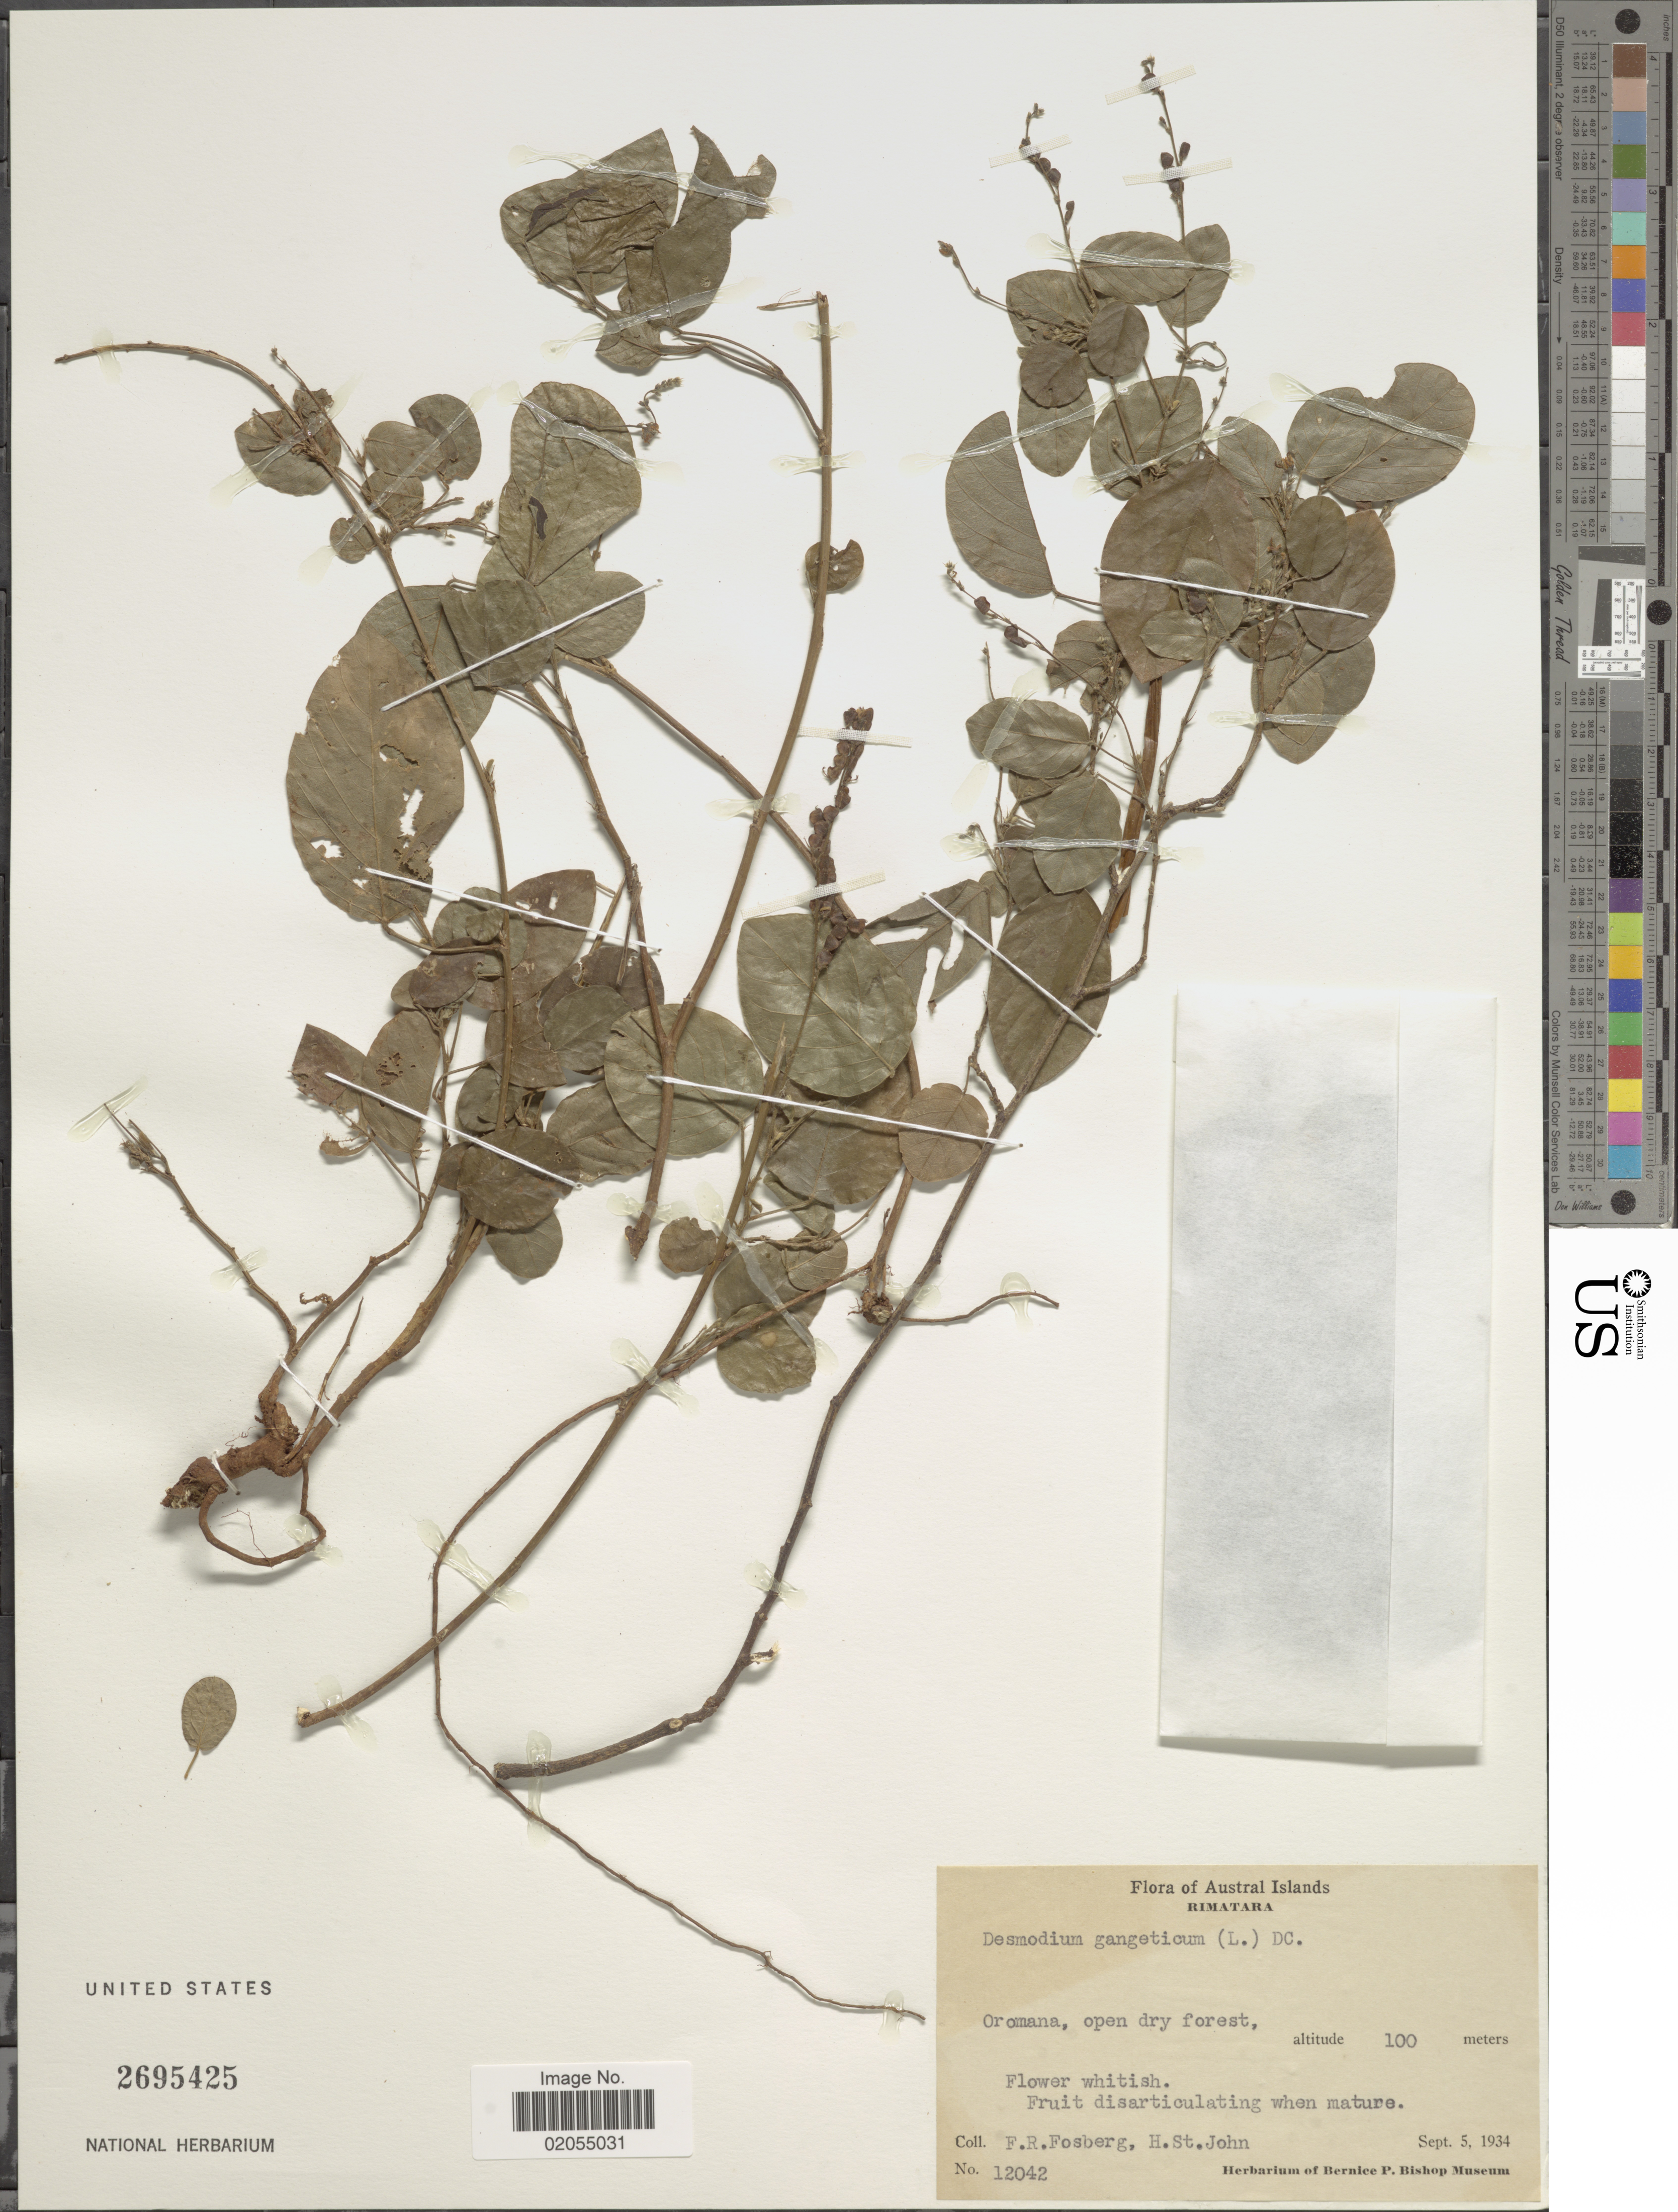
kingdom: Plantae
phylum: Tracheophyta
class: Magnoliopsida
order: Fabales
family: Fabaceae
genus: Pleurolobus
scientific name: Pleurolobus gangeticus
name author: (L.) J. St.-Hil. ex H. Ohashi & K. Ohashi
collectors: F. R. Fosberg & H. St. John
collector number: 12042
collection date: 1934-09-05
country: French Polynesia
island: Rimatara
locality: Austral Islands. Rimatara. Oromana, open dry forest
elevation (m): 100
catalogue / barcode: US 2695425